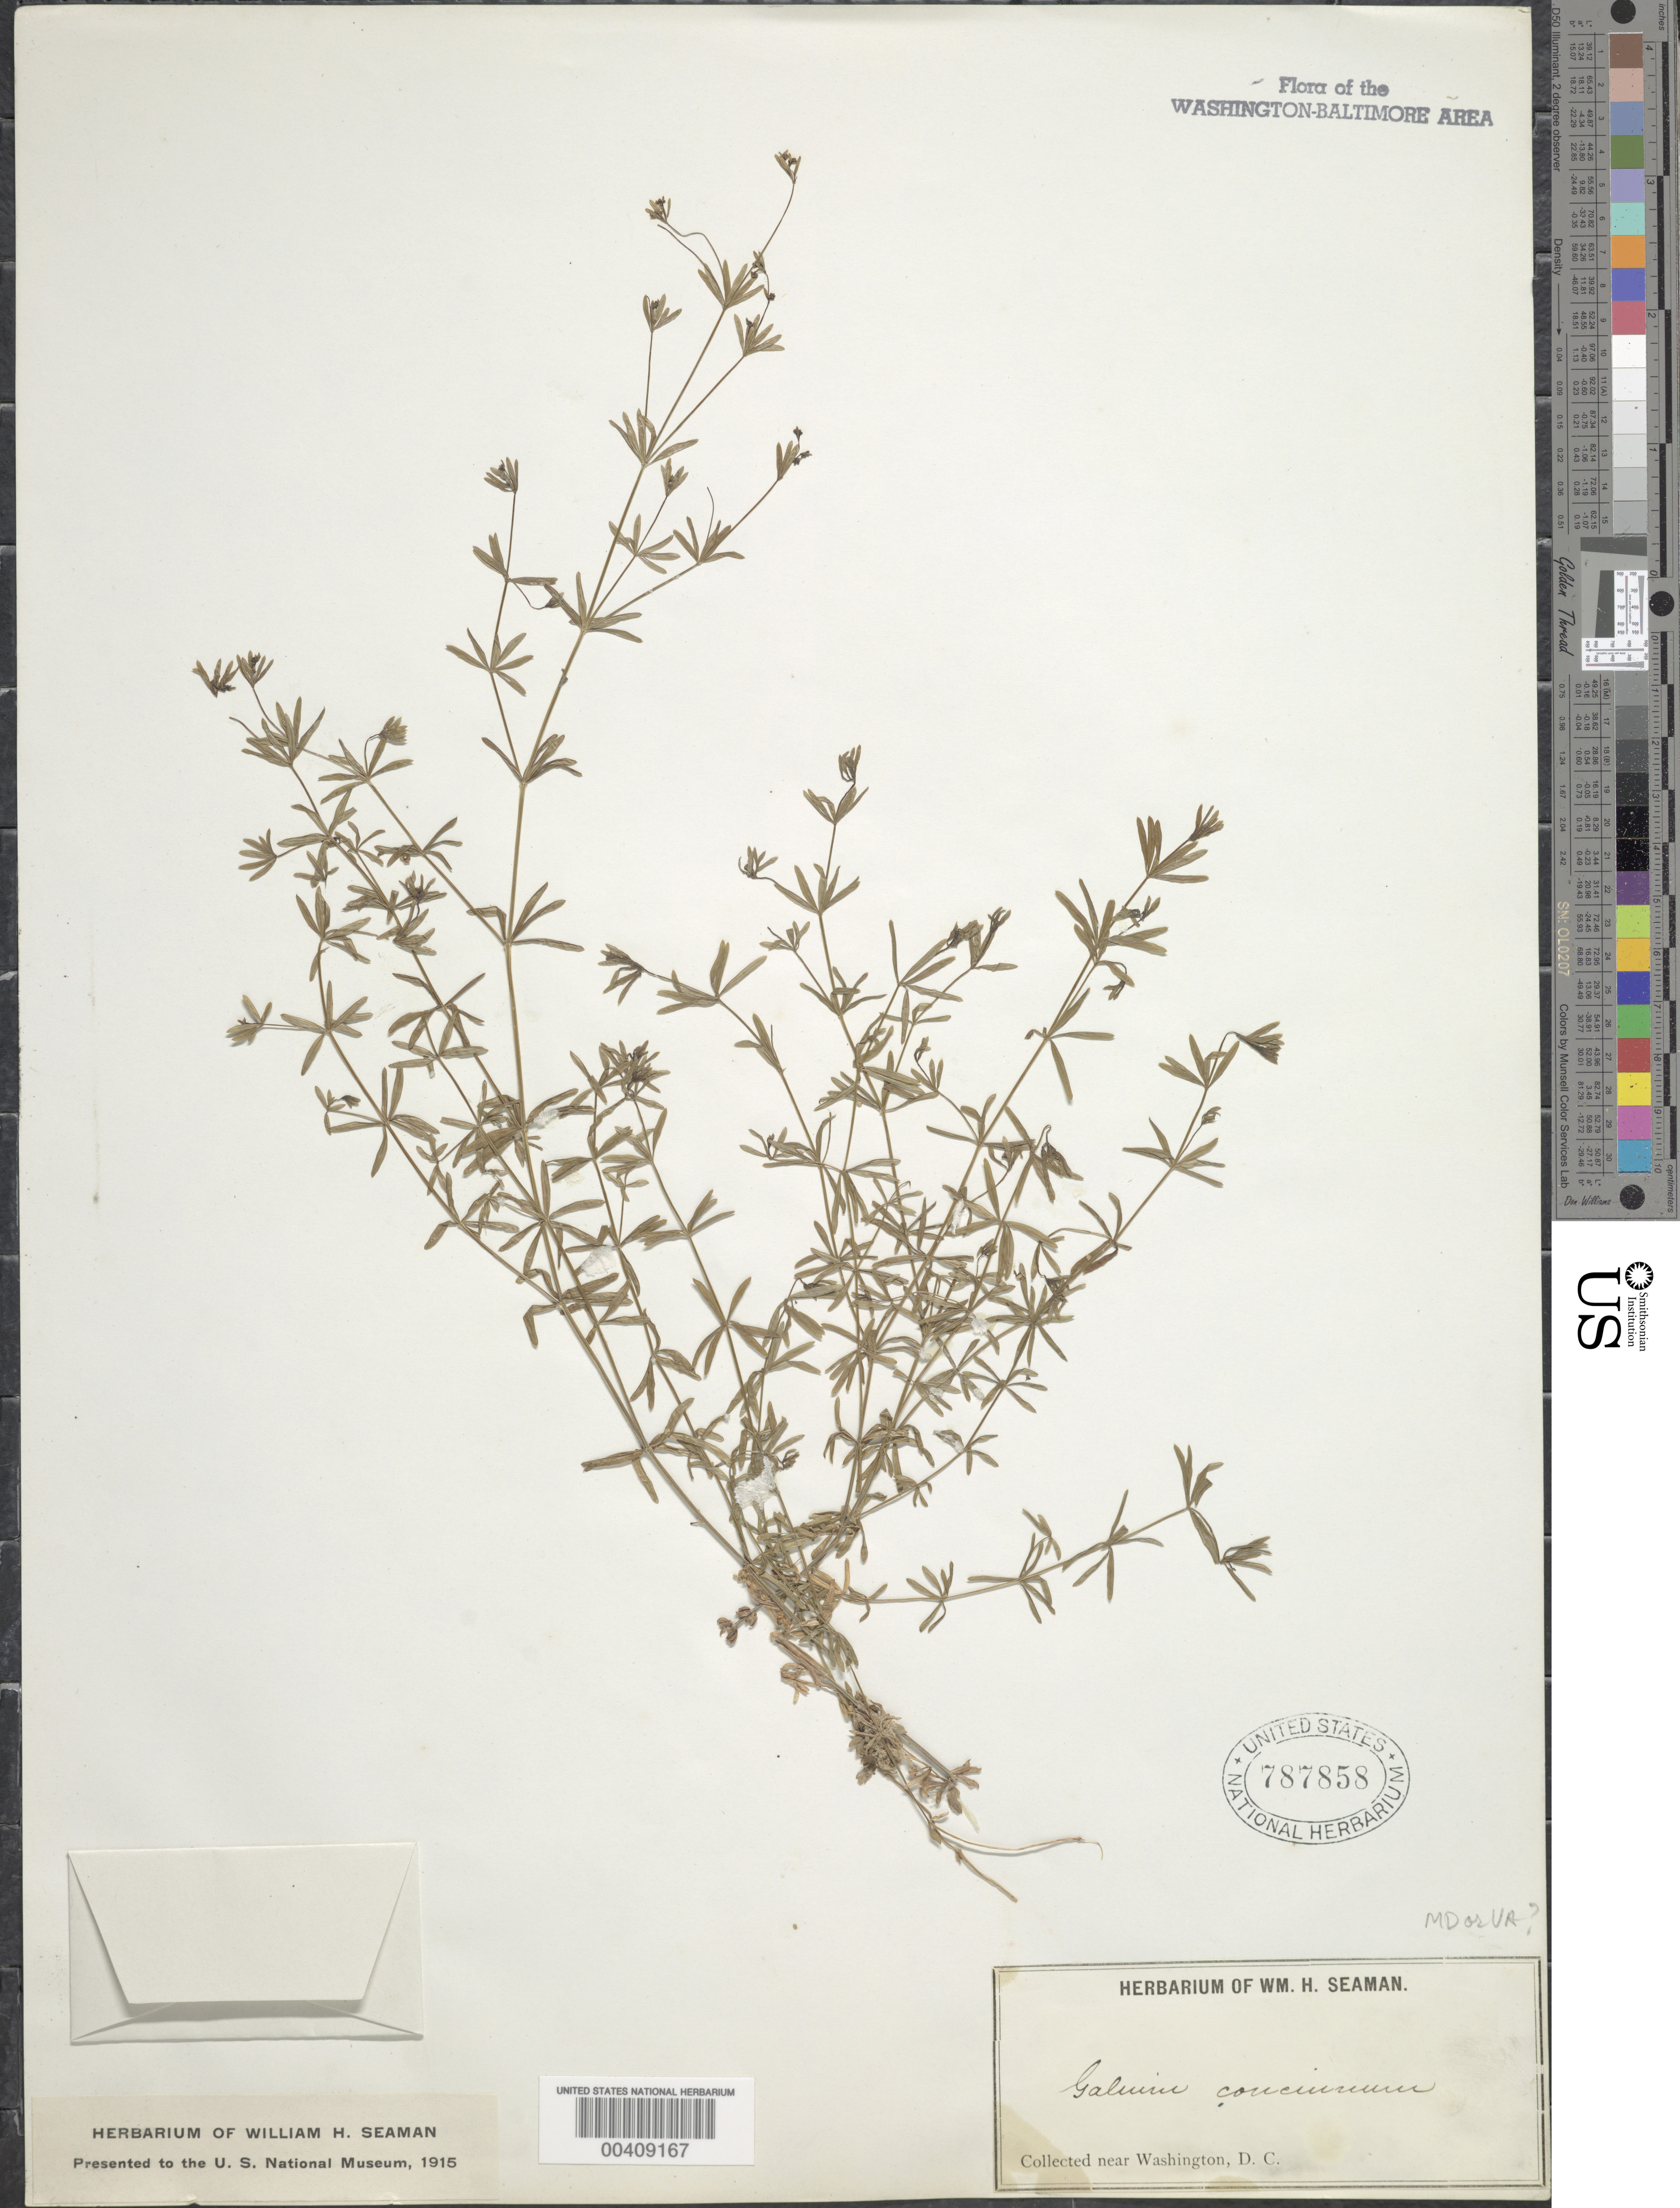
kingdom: Plantae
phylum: Tracheophyta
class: Magnoliopsida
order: Gentianales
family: Rubiaceae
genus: Galium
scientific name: Galium concinnum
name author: Torr. & A. Gray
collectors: W. Rinaxon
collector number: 10784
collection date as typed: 12 Sep 1935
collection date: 1935-09-12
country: United States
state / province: Virginia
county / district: Loudoun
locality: Opposite Point of Rocks, MD. C. and O. Canal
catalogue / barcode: US 1630858